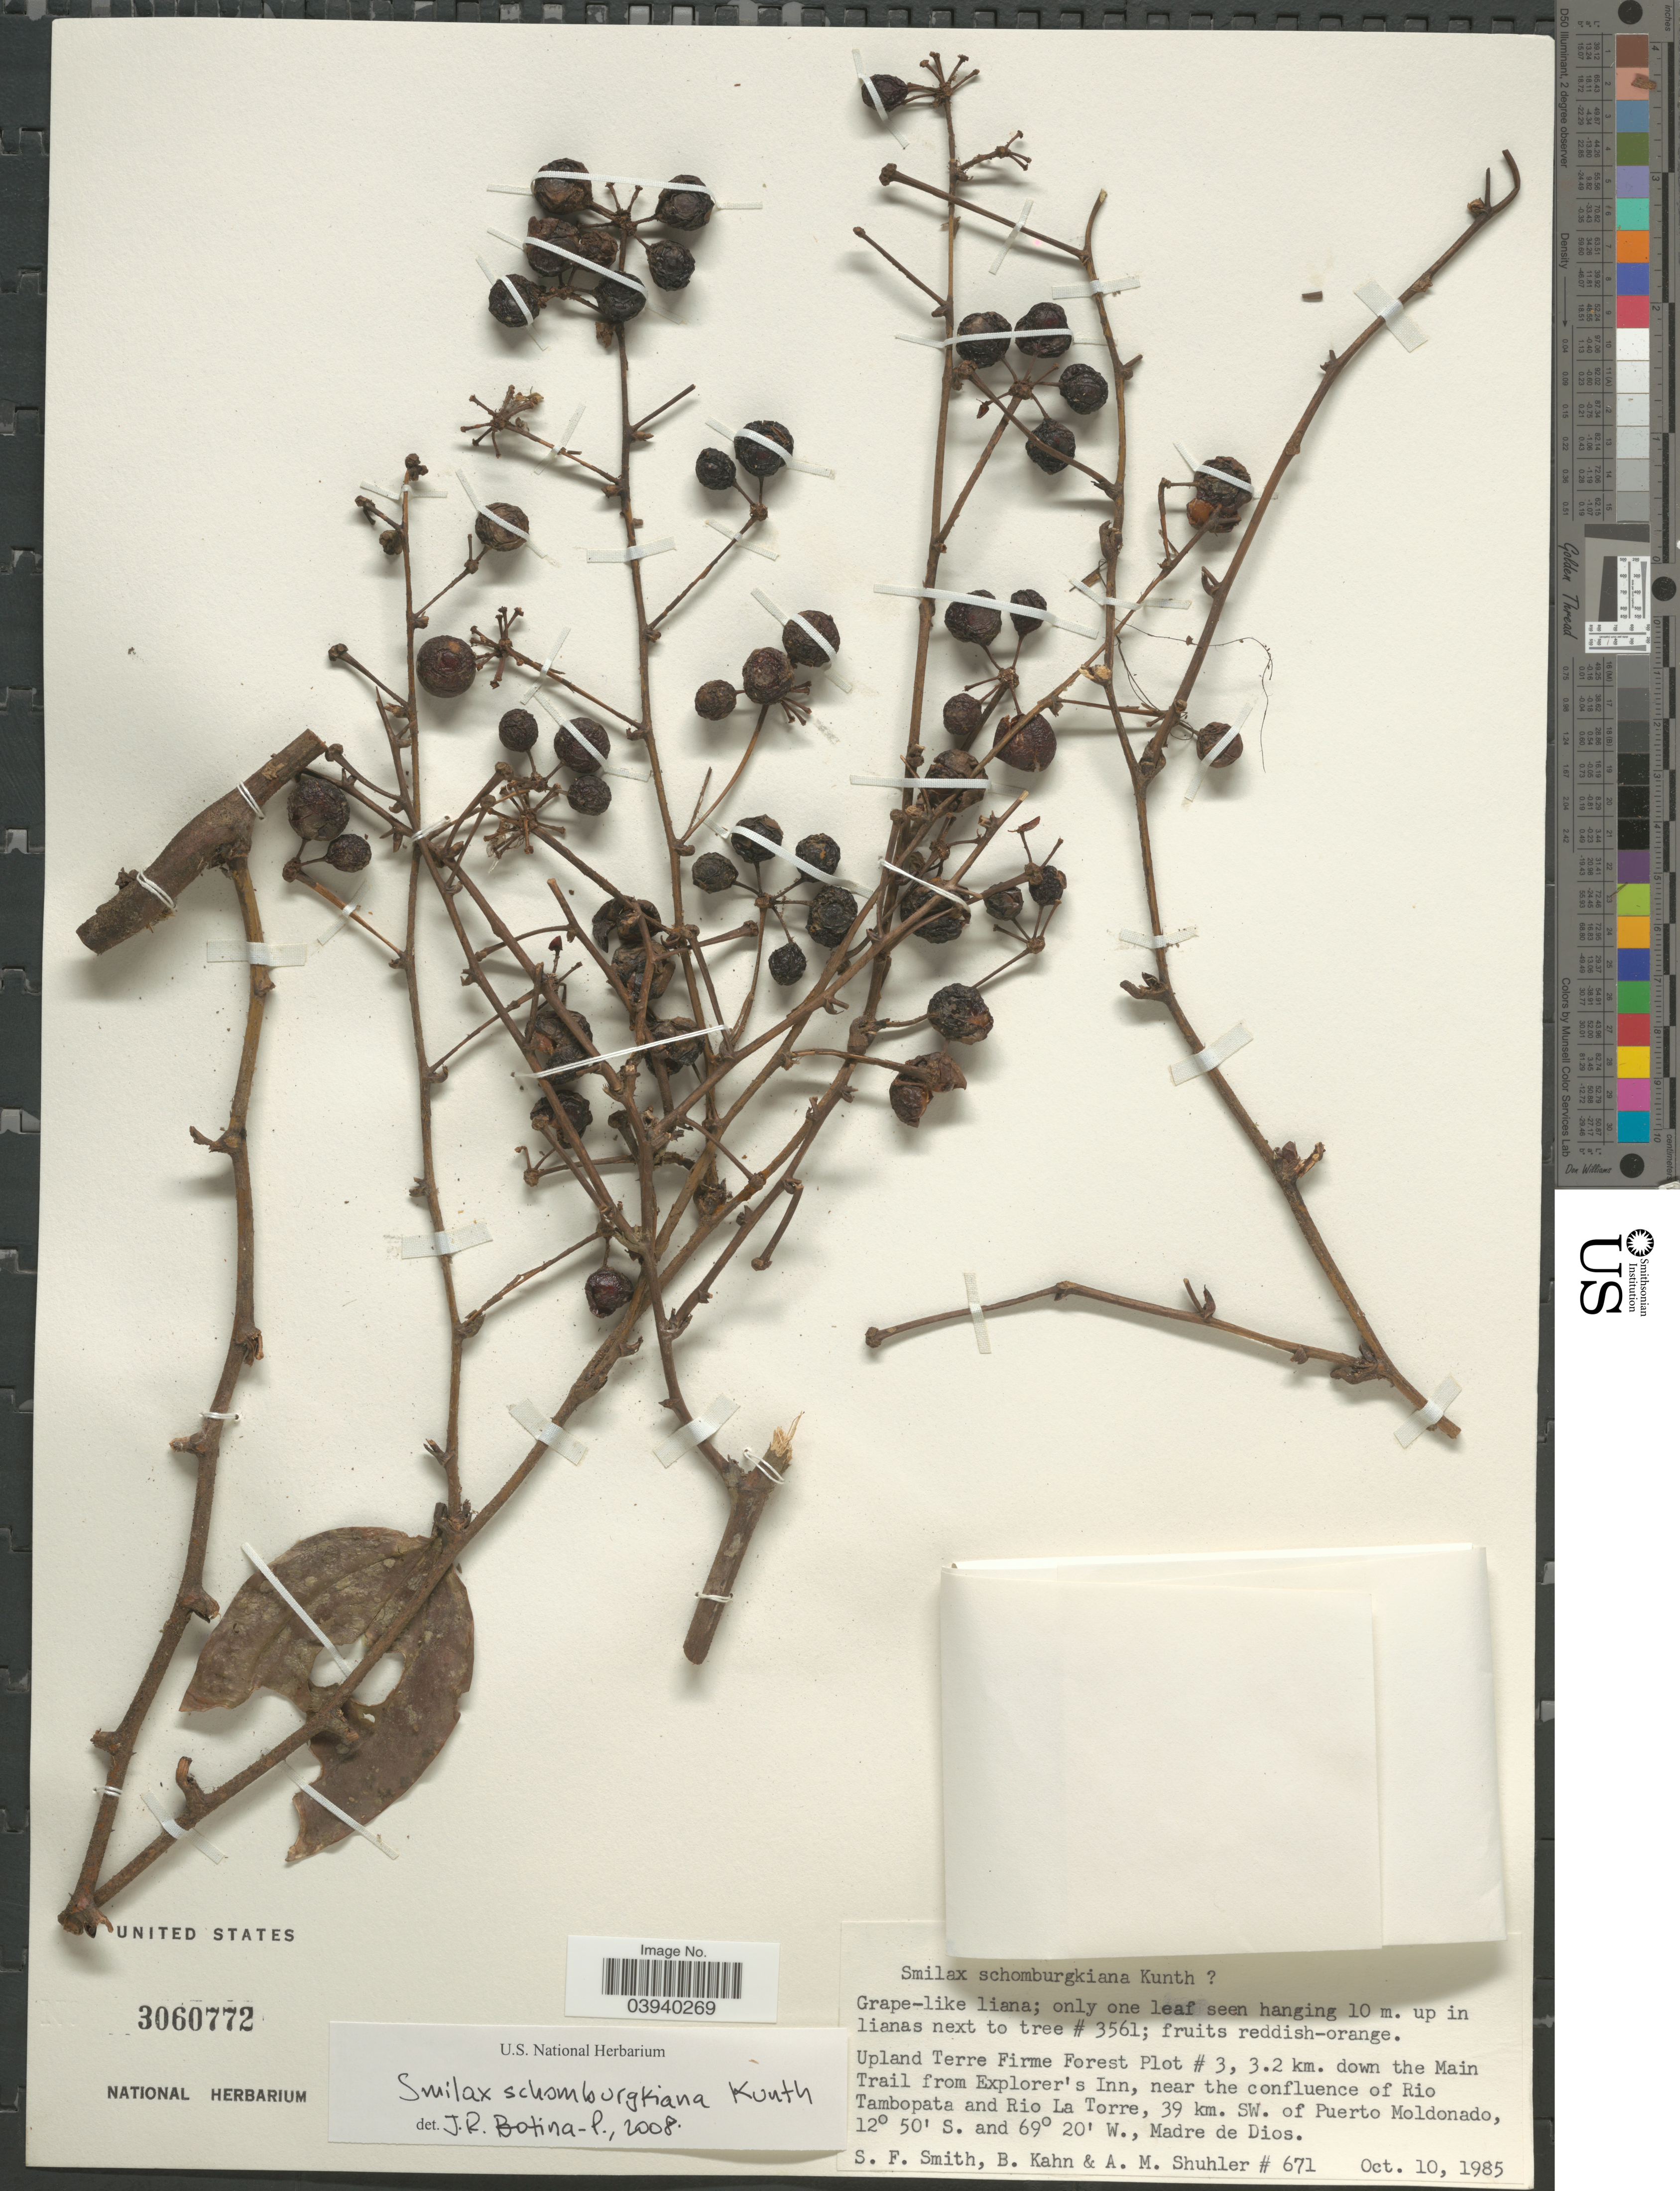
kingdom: Plantae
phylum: Tracheophyta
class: Liliopsida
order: Liliales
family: Smilacaceae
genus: Smilax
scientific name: Smilax schomburgkiana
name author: Kunth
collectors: S.F. Smith, B. Kahn & A. Shuhler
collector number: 671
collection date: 1985-10-10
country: Peru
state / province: Madre de Dios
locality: Upland Terre Firme Forest Plot #3, 3.2 km. down the Main Trail from Explorer's Inn, near the confluence of Rio Tambopata and Rio La Torre, 39 km. SW. of Puerto Moldonado.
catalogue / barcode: US 3060772